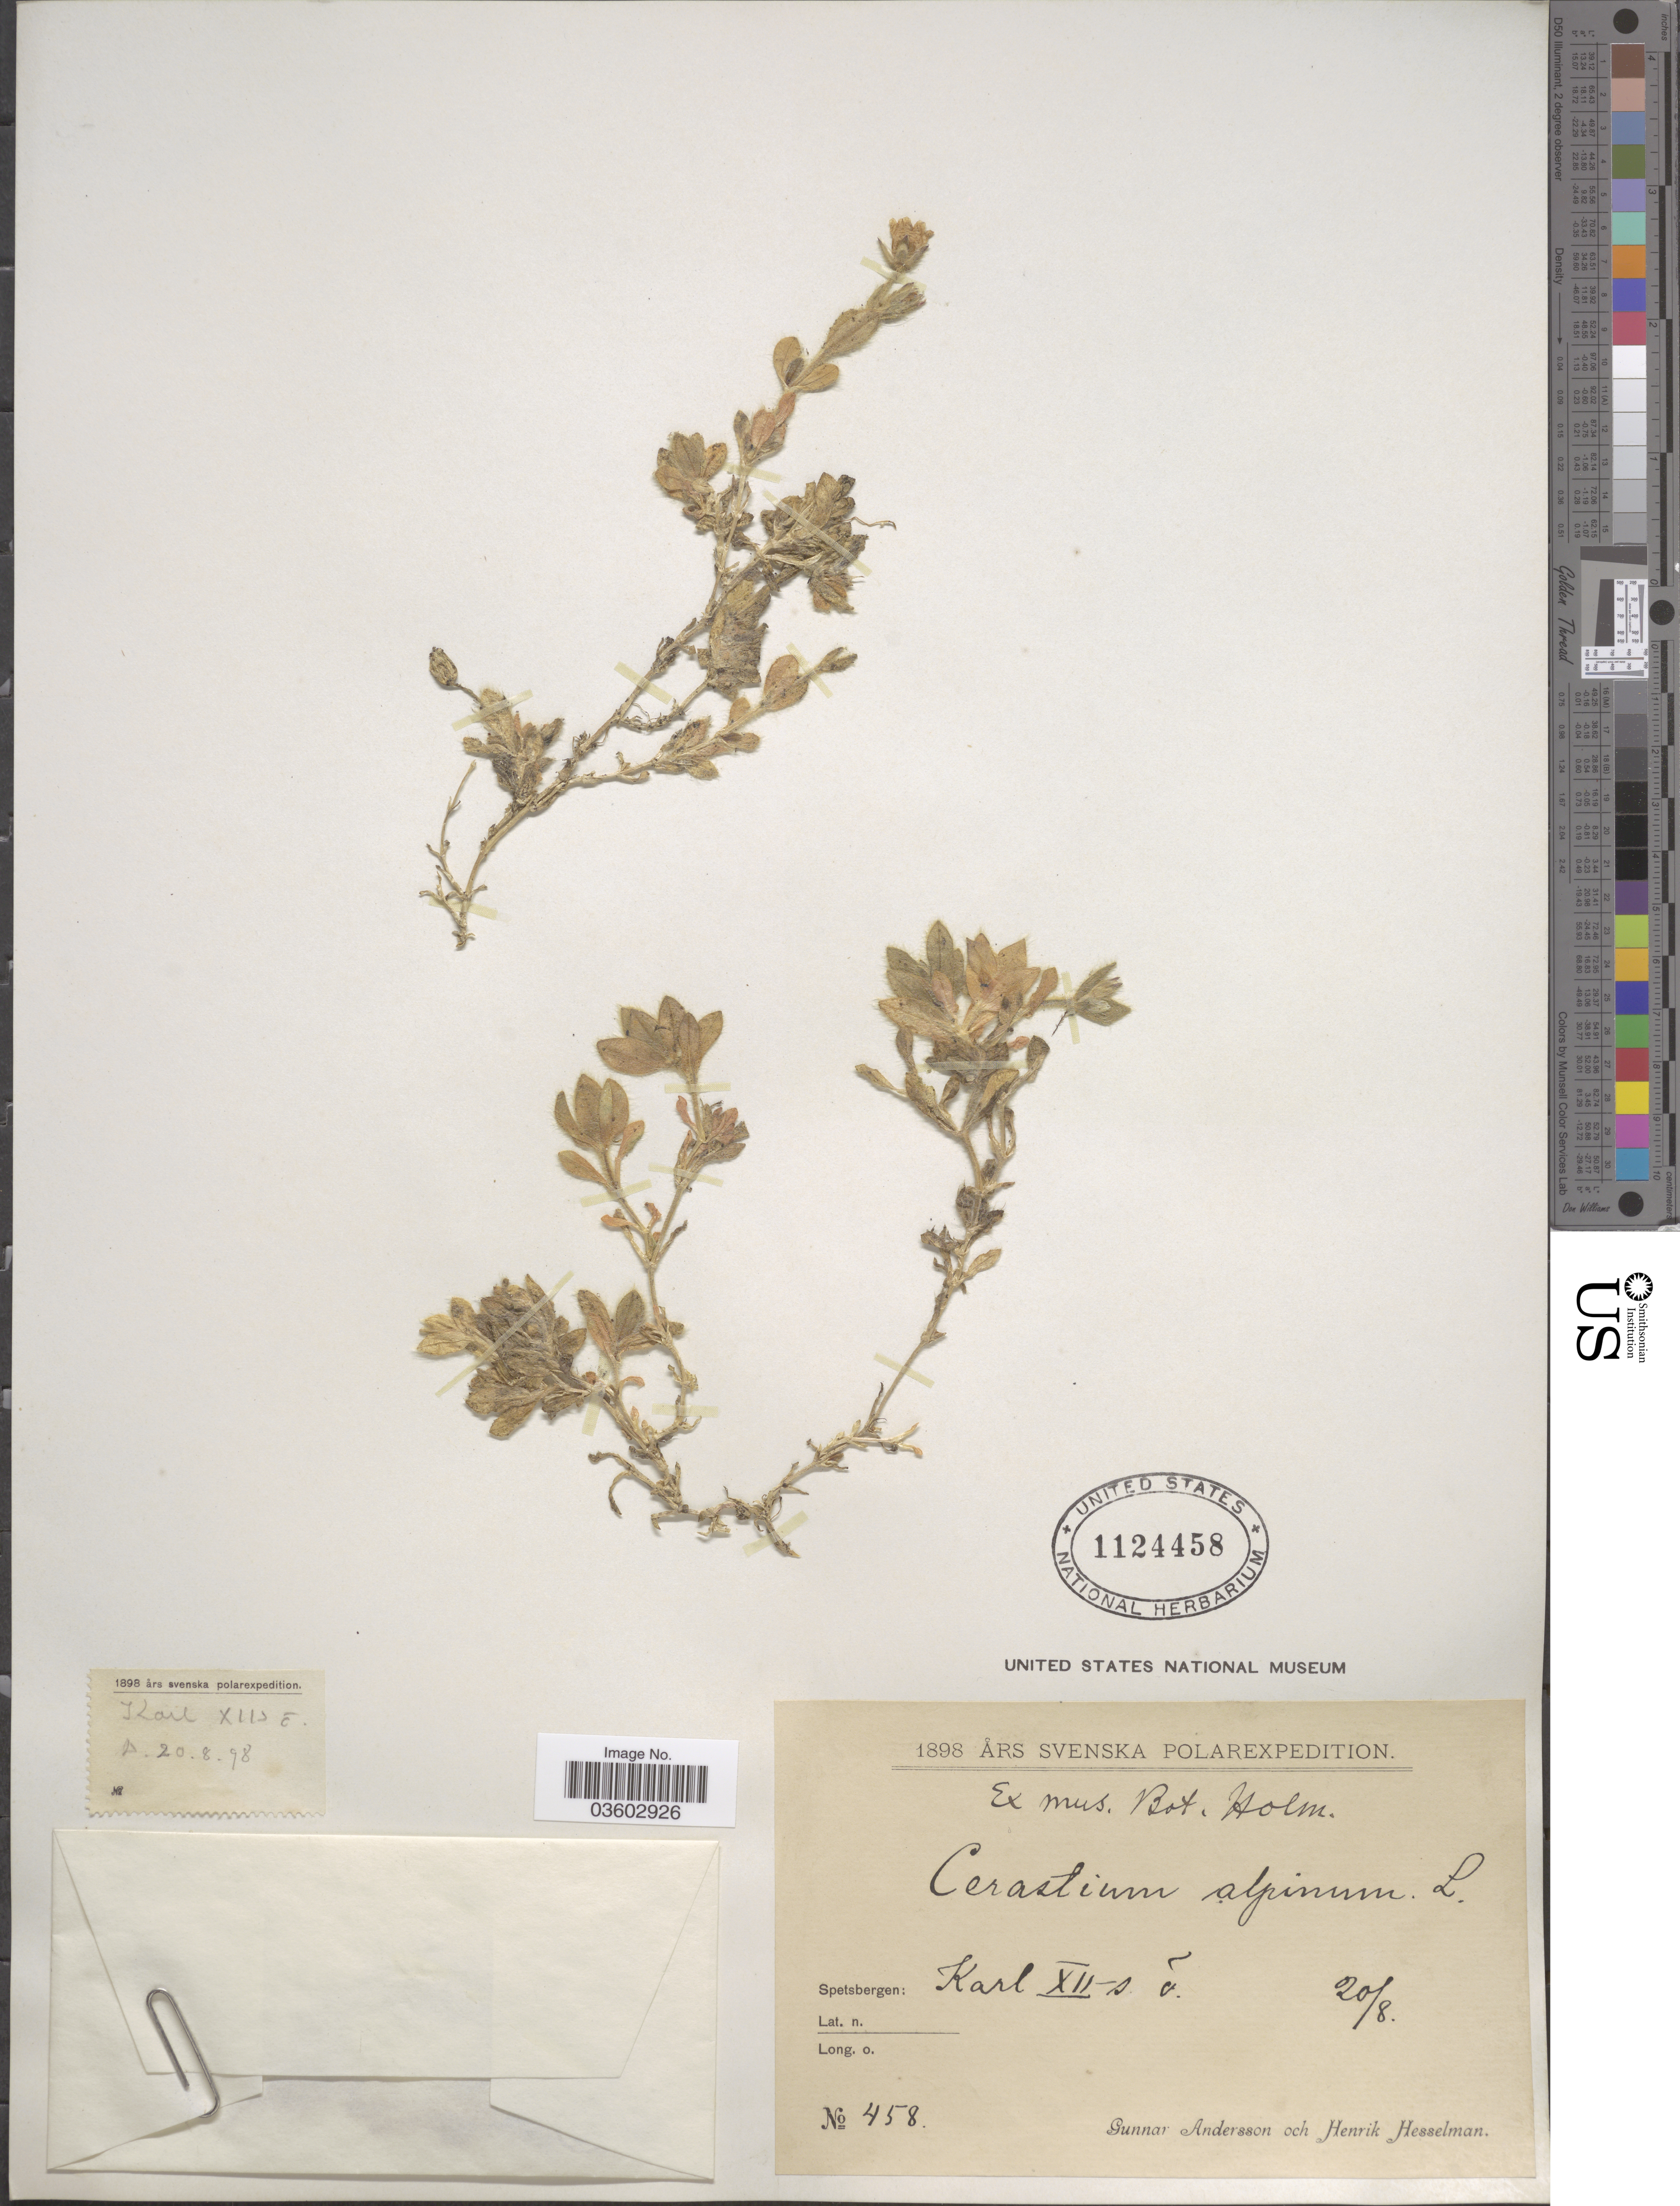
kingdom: Plantae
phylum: Tracheophyta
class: Magnoliopsida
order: Caryophyllales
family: Caryophyllaceae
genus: Cerastium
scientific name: Cerastium alpinum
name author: L.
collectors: C. Andersson & H. Hesselman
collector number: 458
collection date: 1898-08-20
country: Norway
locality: Spetsbergen: Karl XII-S E.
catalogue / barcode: US 1124458